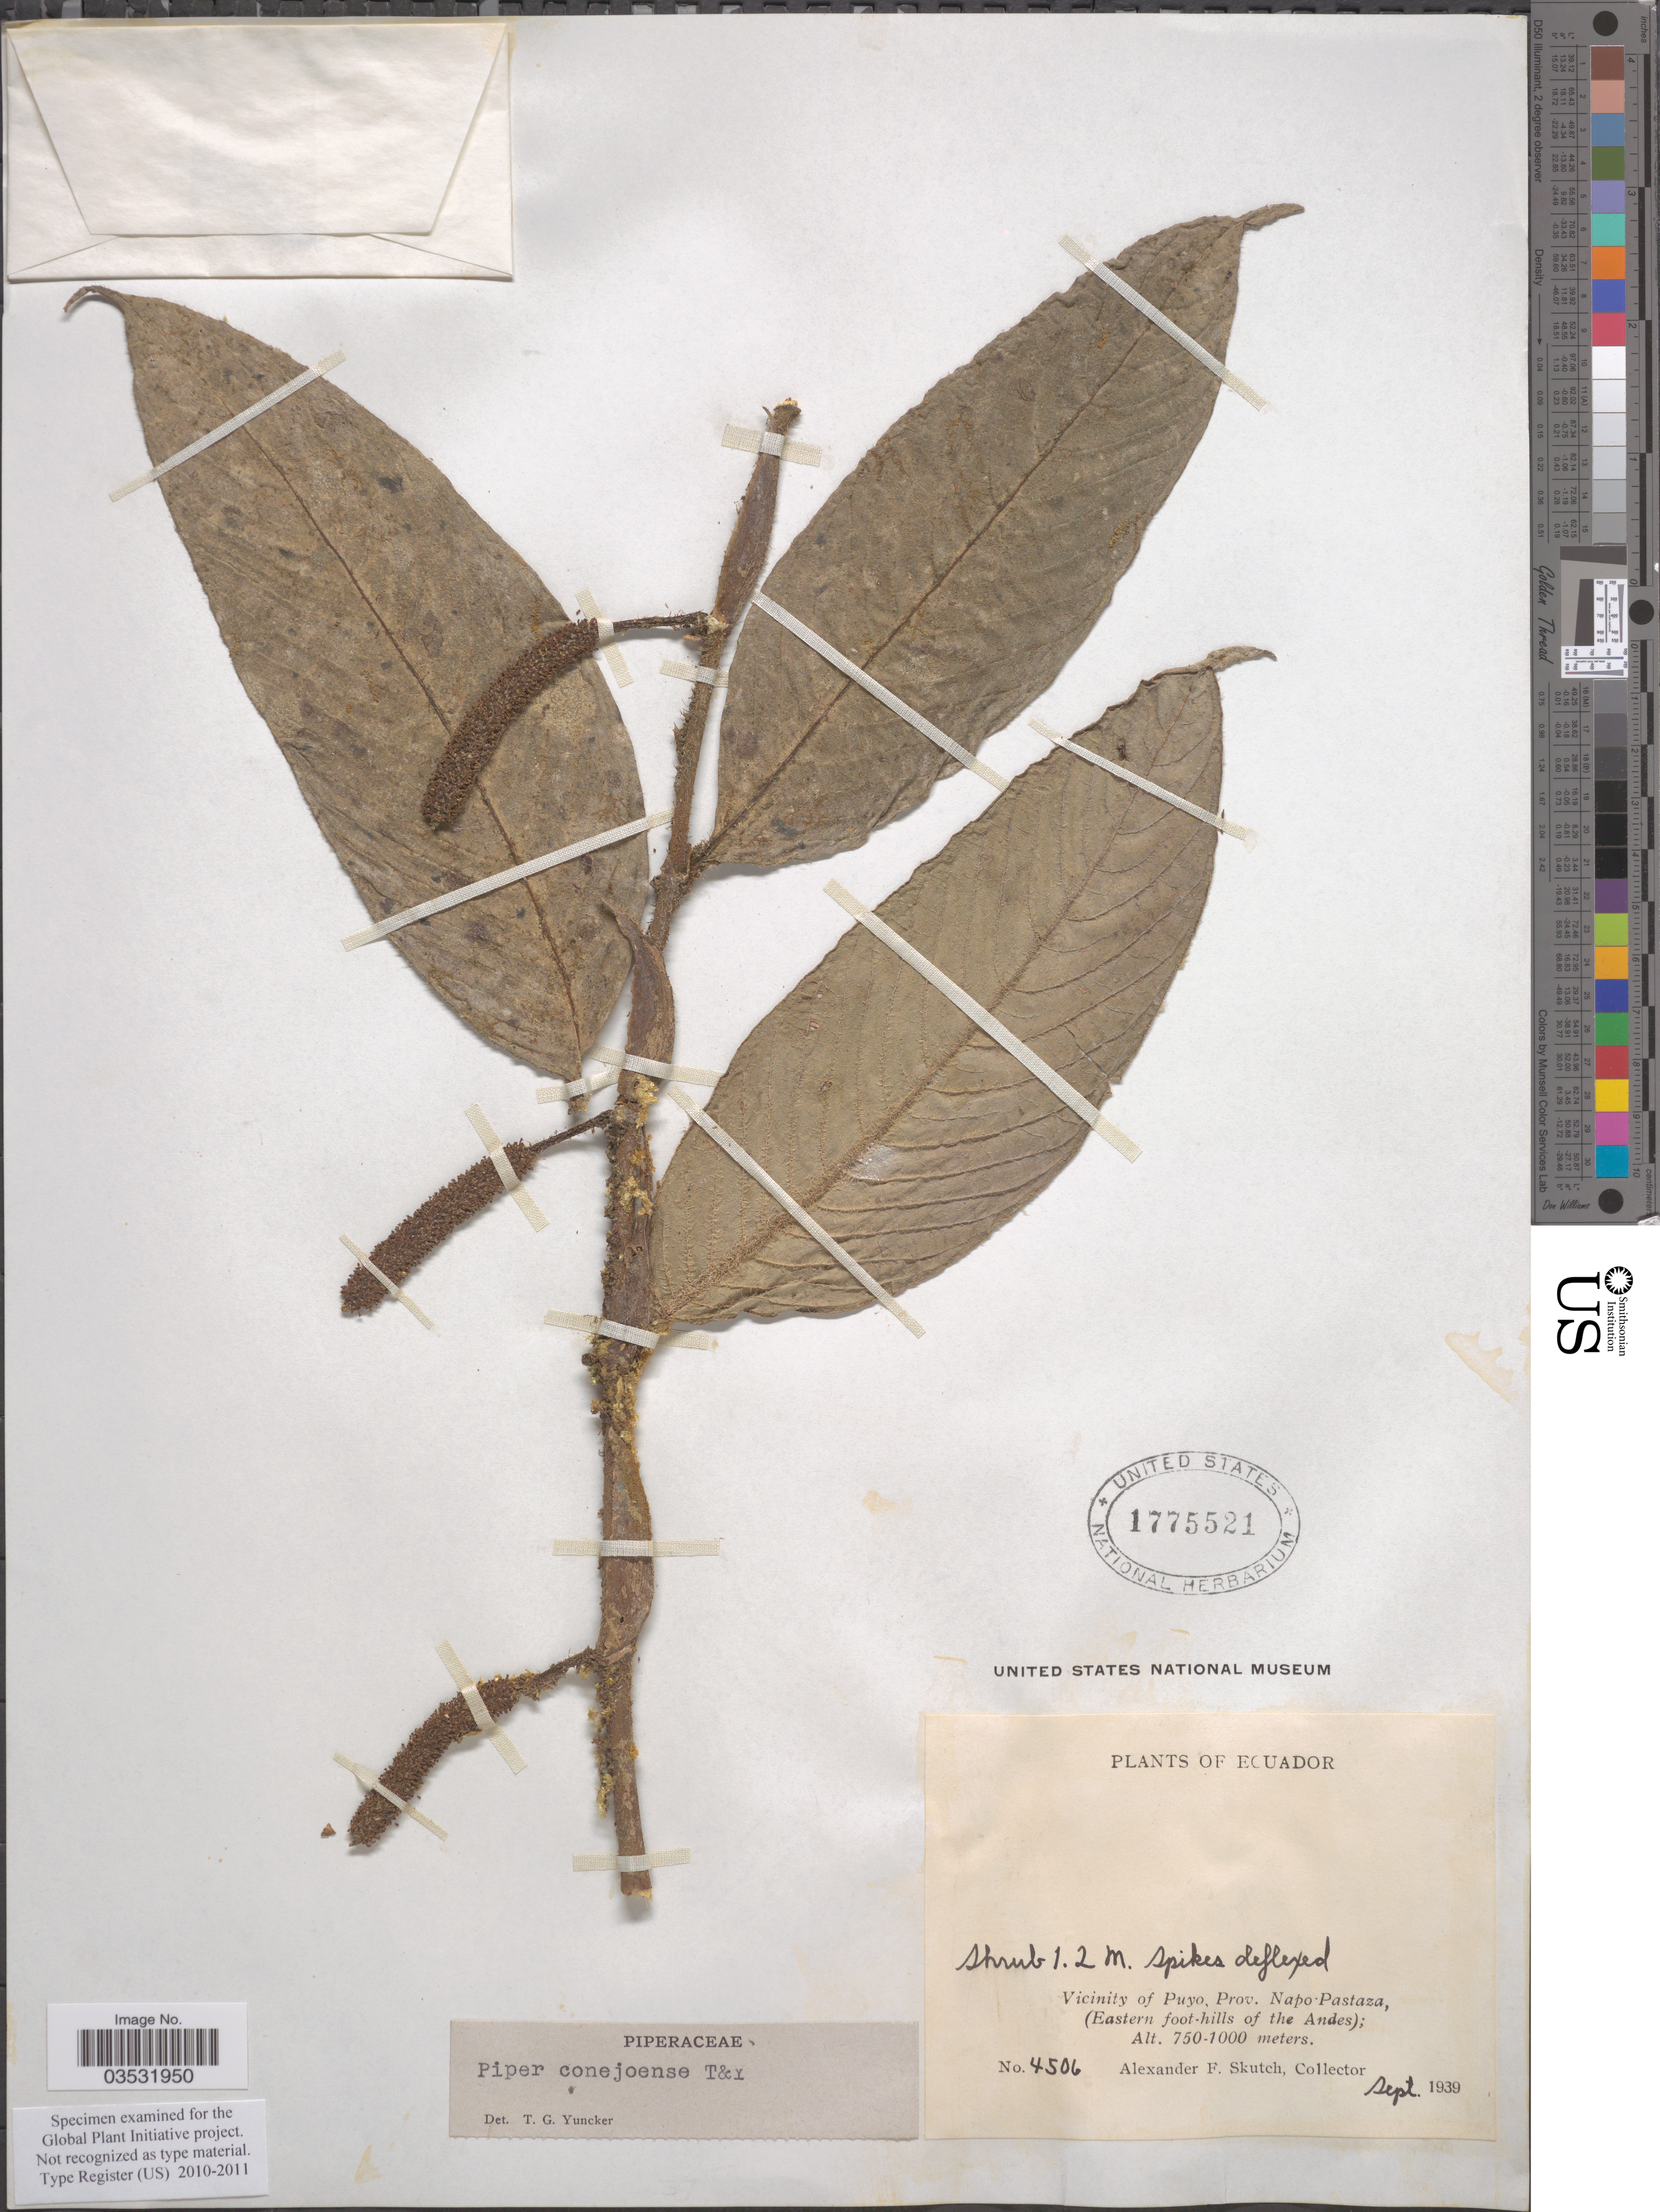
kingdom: Plantae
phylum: Tracheophyta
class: Magnoliopsida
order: Piperales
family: Piperaceae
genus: Piper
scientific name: Piper conejoense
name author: Trel. & Yunck.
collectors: A. F. Skutch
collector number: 4506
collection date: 1939-09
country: Ecuador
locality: Vicinity of Puyo, Prov. Napo-Pastazo, (Eastern foot-hills of the Andes).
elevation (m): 750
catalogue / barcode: US 1775521